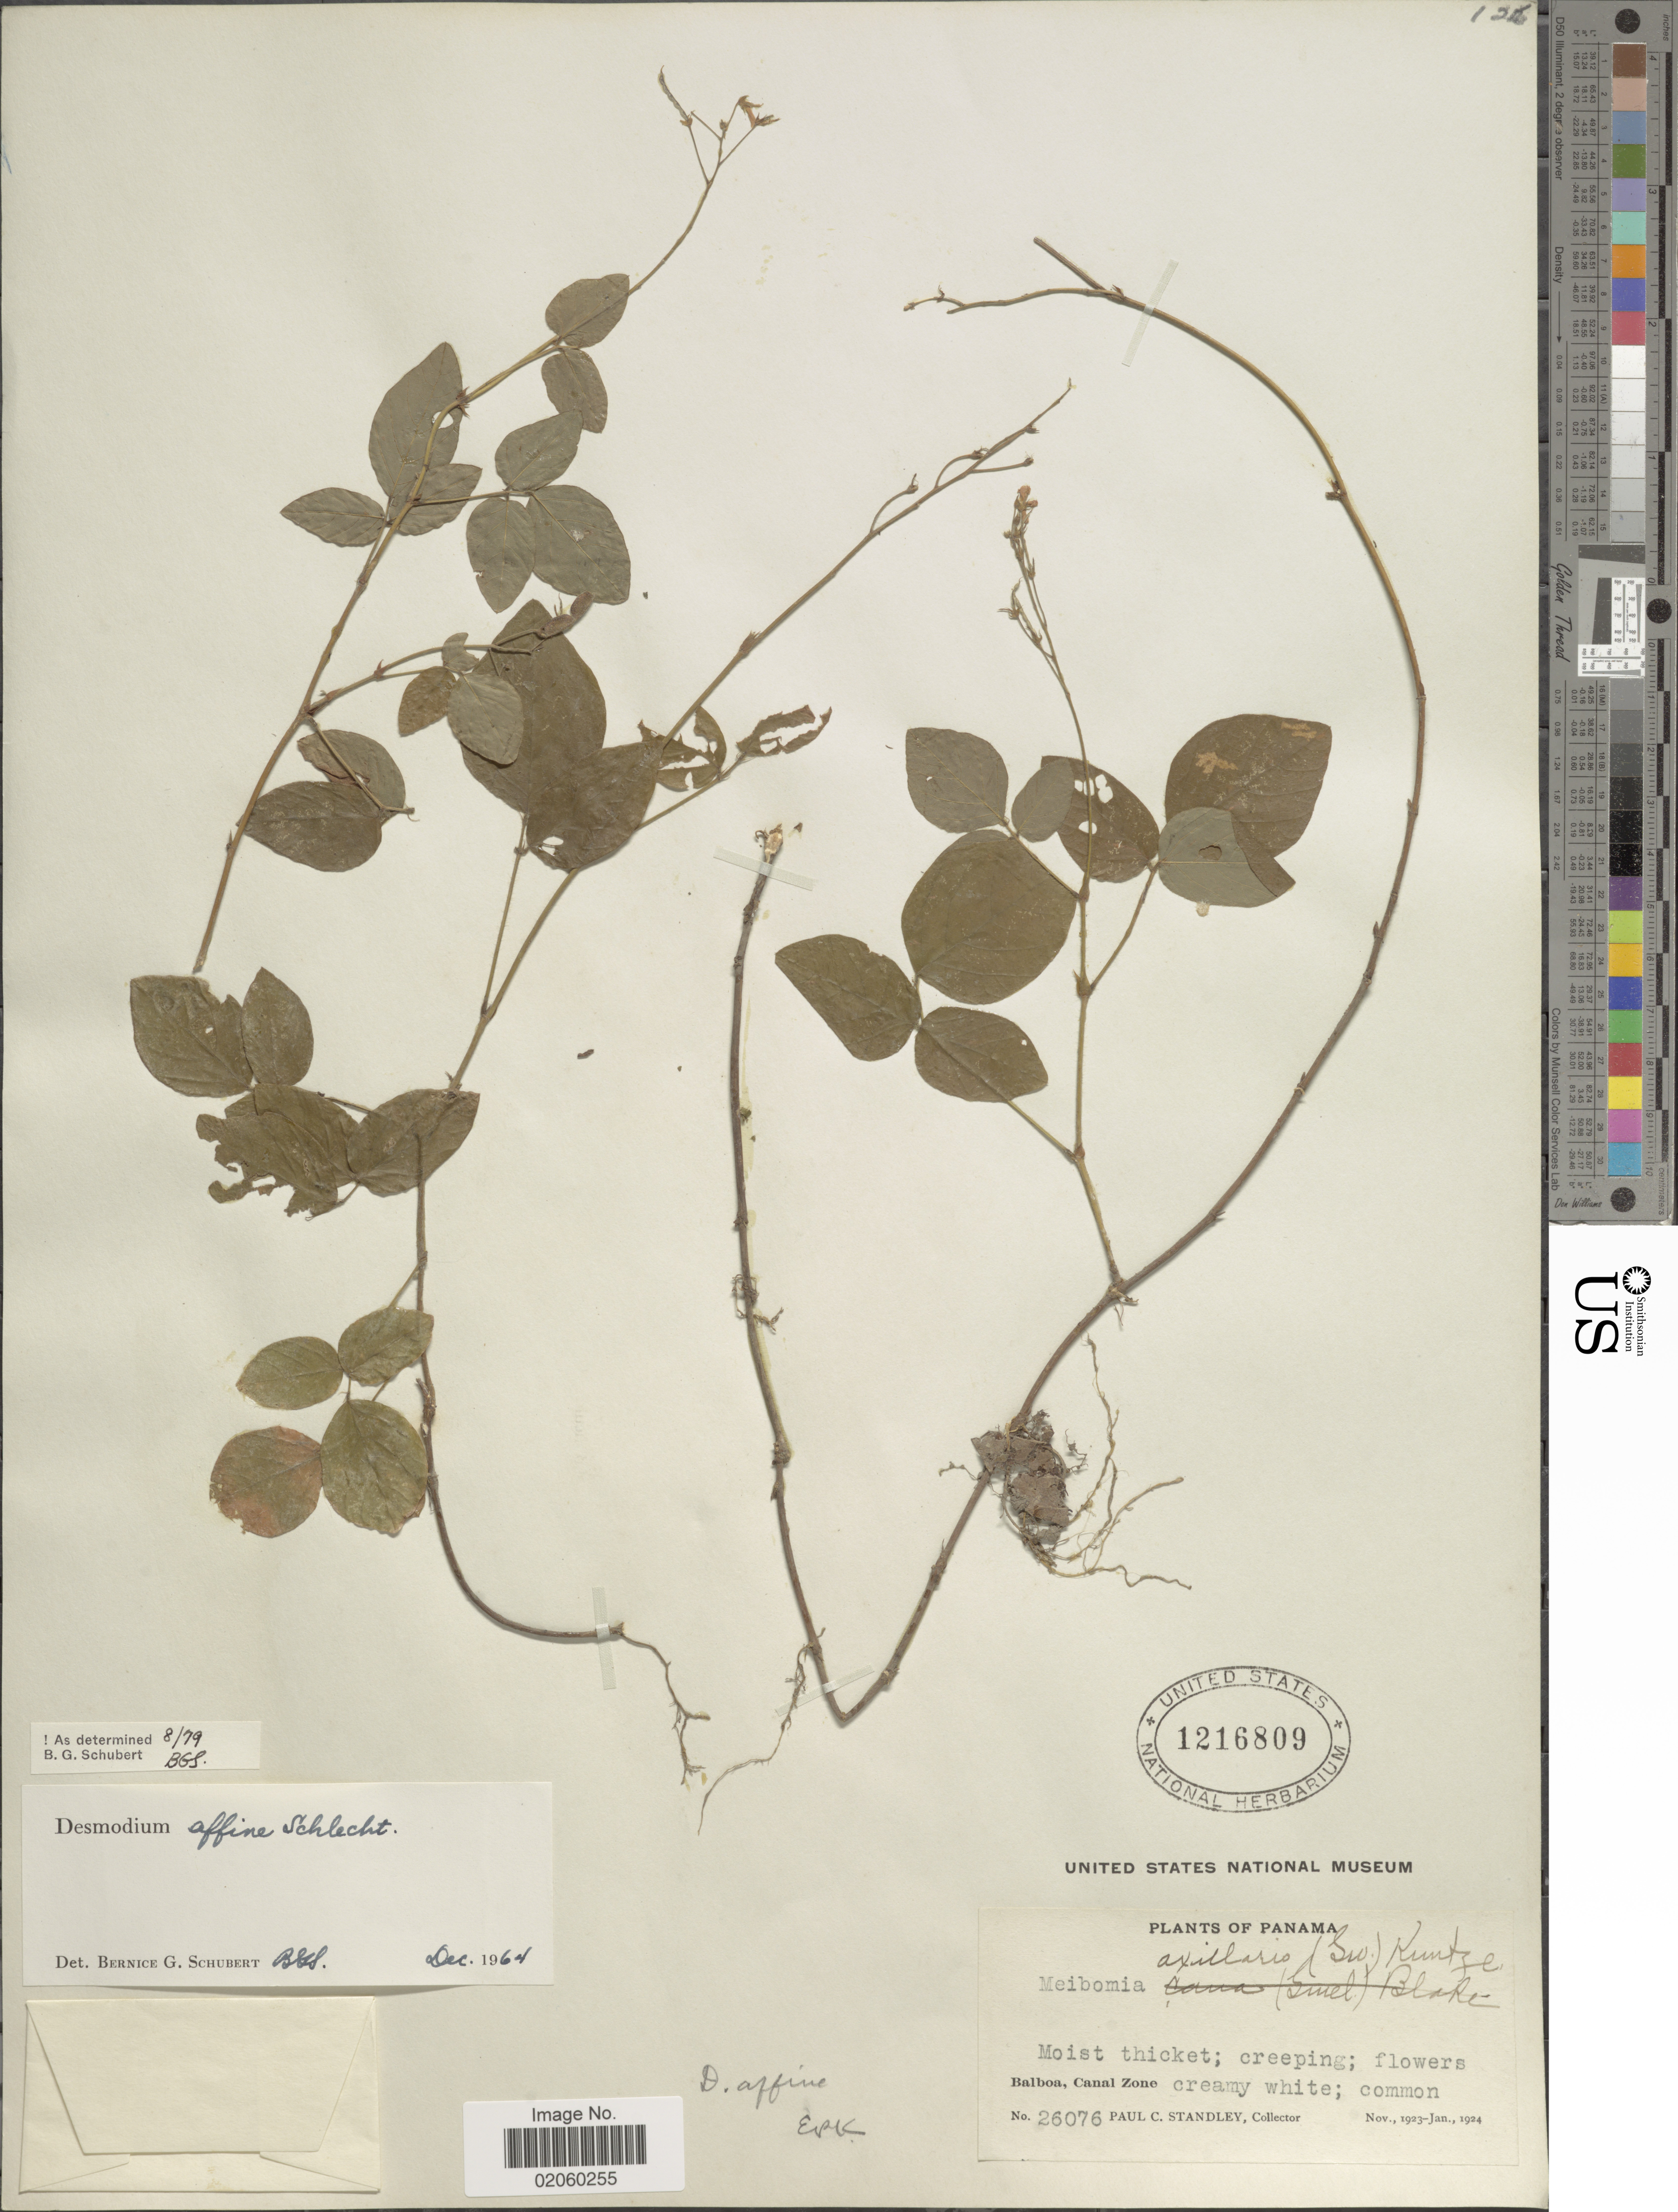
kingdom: Plantae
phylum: Tracheophyta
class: Magnoliopsida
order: Fabales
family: Fabaceae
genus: Desmodium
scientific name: Desmodium affine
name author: Schltdl.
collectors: P. C. Standley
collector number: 26076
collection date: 1923-11/1924-01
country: Panama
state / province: Colón / Panamá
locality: Balboa, Canal Zone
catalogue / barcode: US 1216809